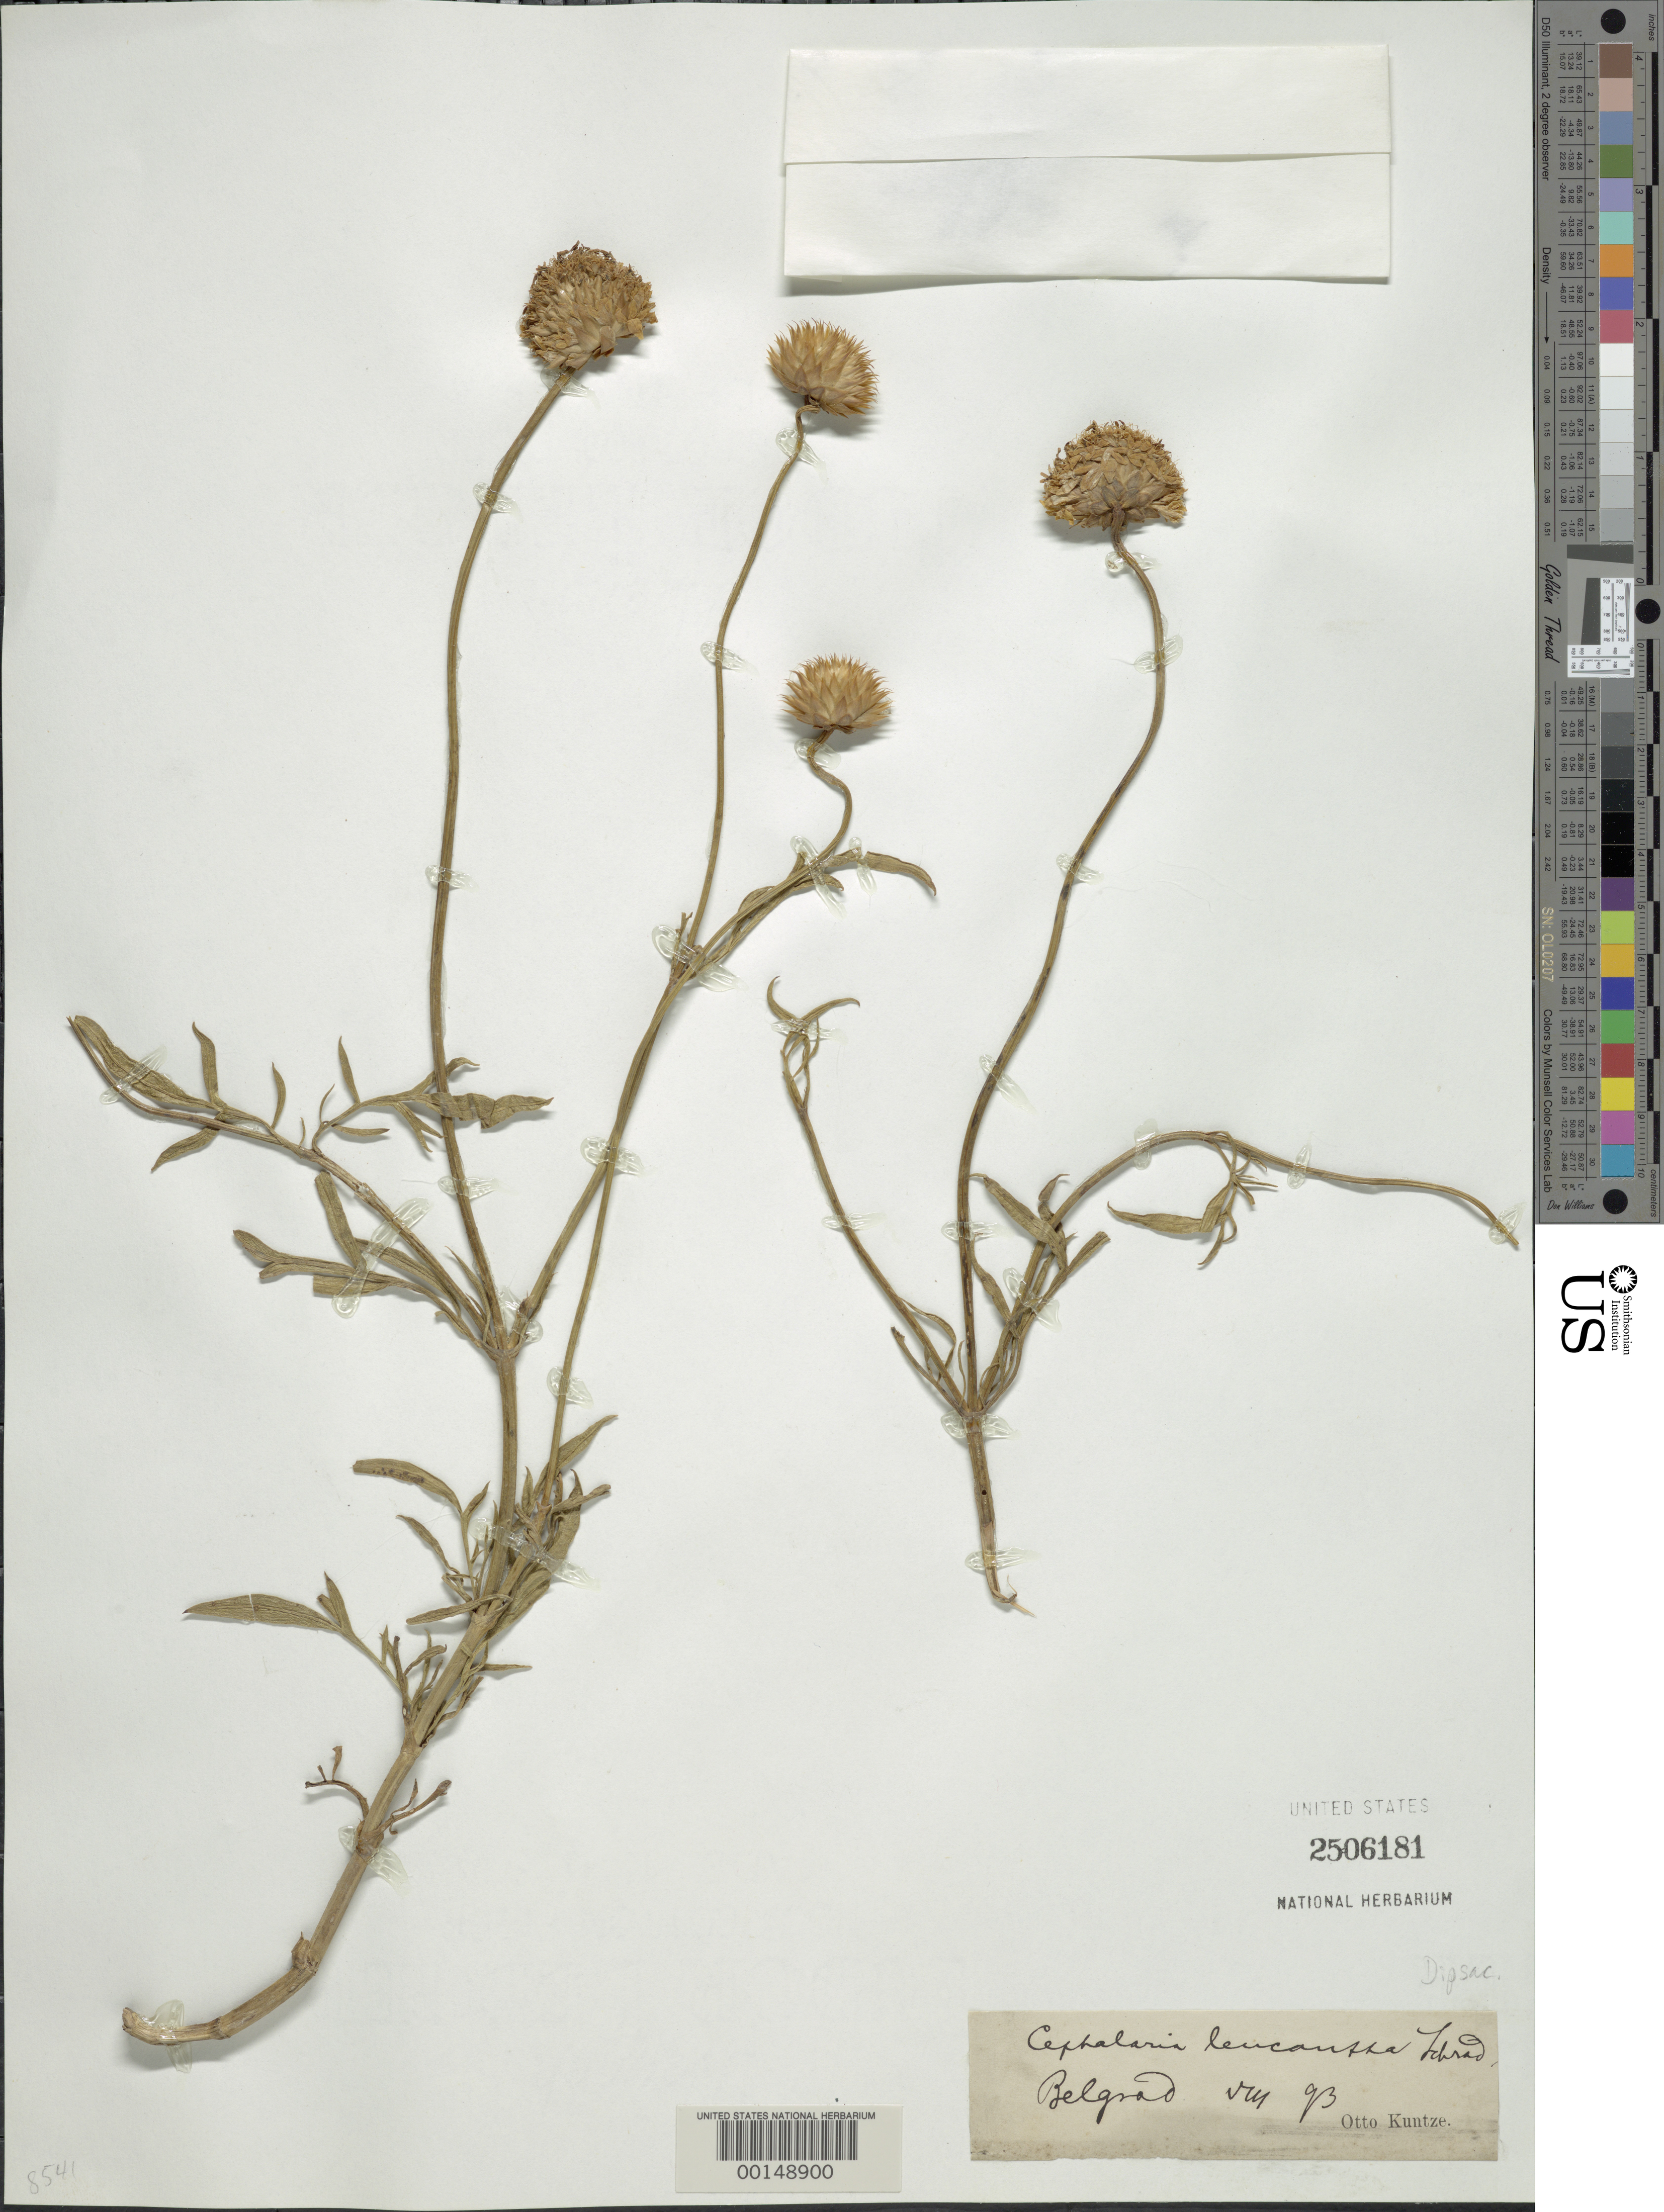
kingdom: Plantae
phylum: Tracheophyta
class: Magnoliopsida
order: Dipsacales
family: Caprifoliaceae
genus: Cephalaria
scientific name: Cephalaria leucantha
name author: Schrad.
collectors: C.E.O. Kuntze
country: Serbia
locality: Belgrad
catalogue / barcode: US 2506181